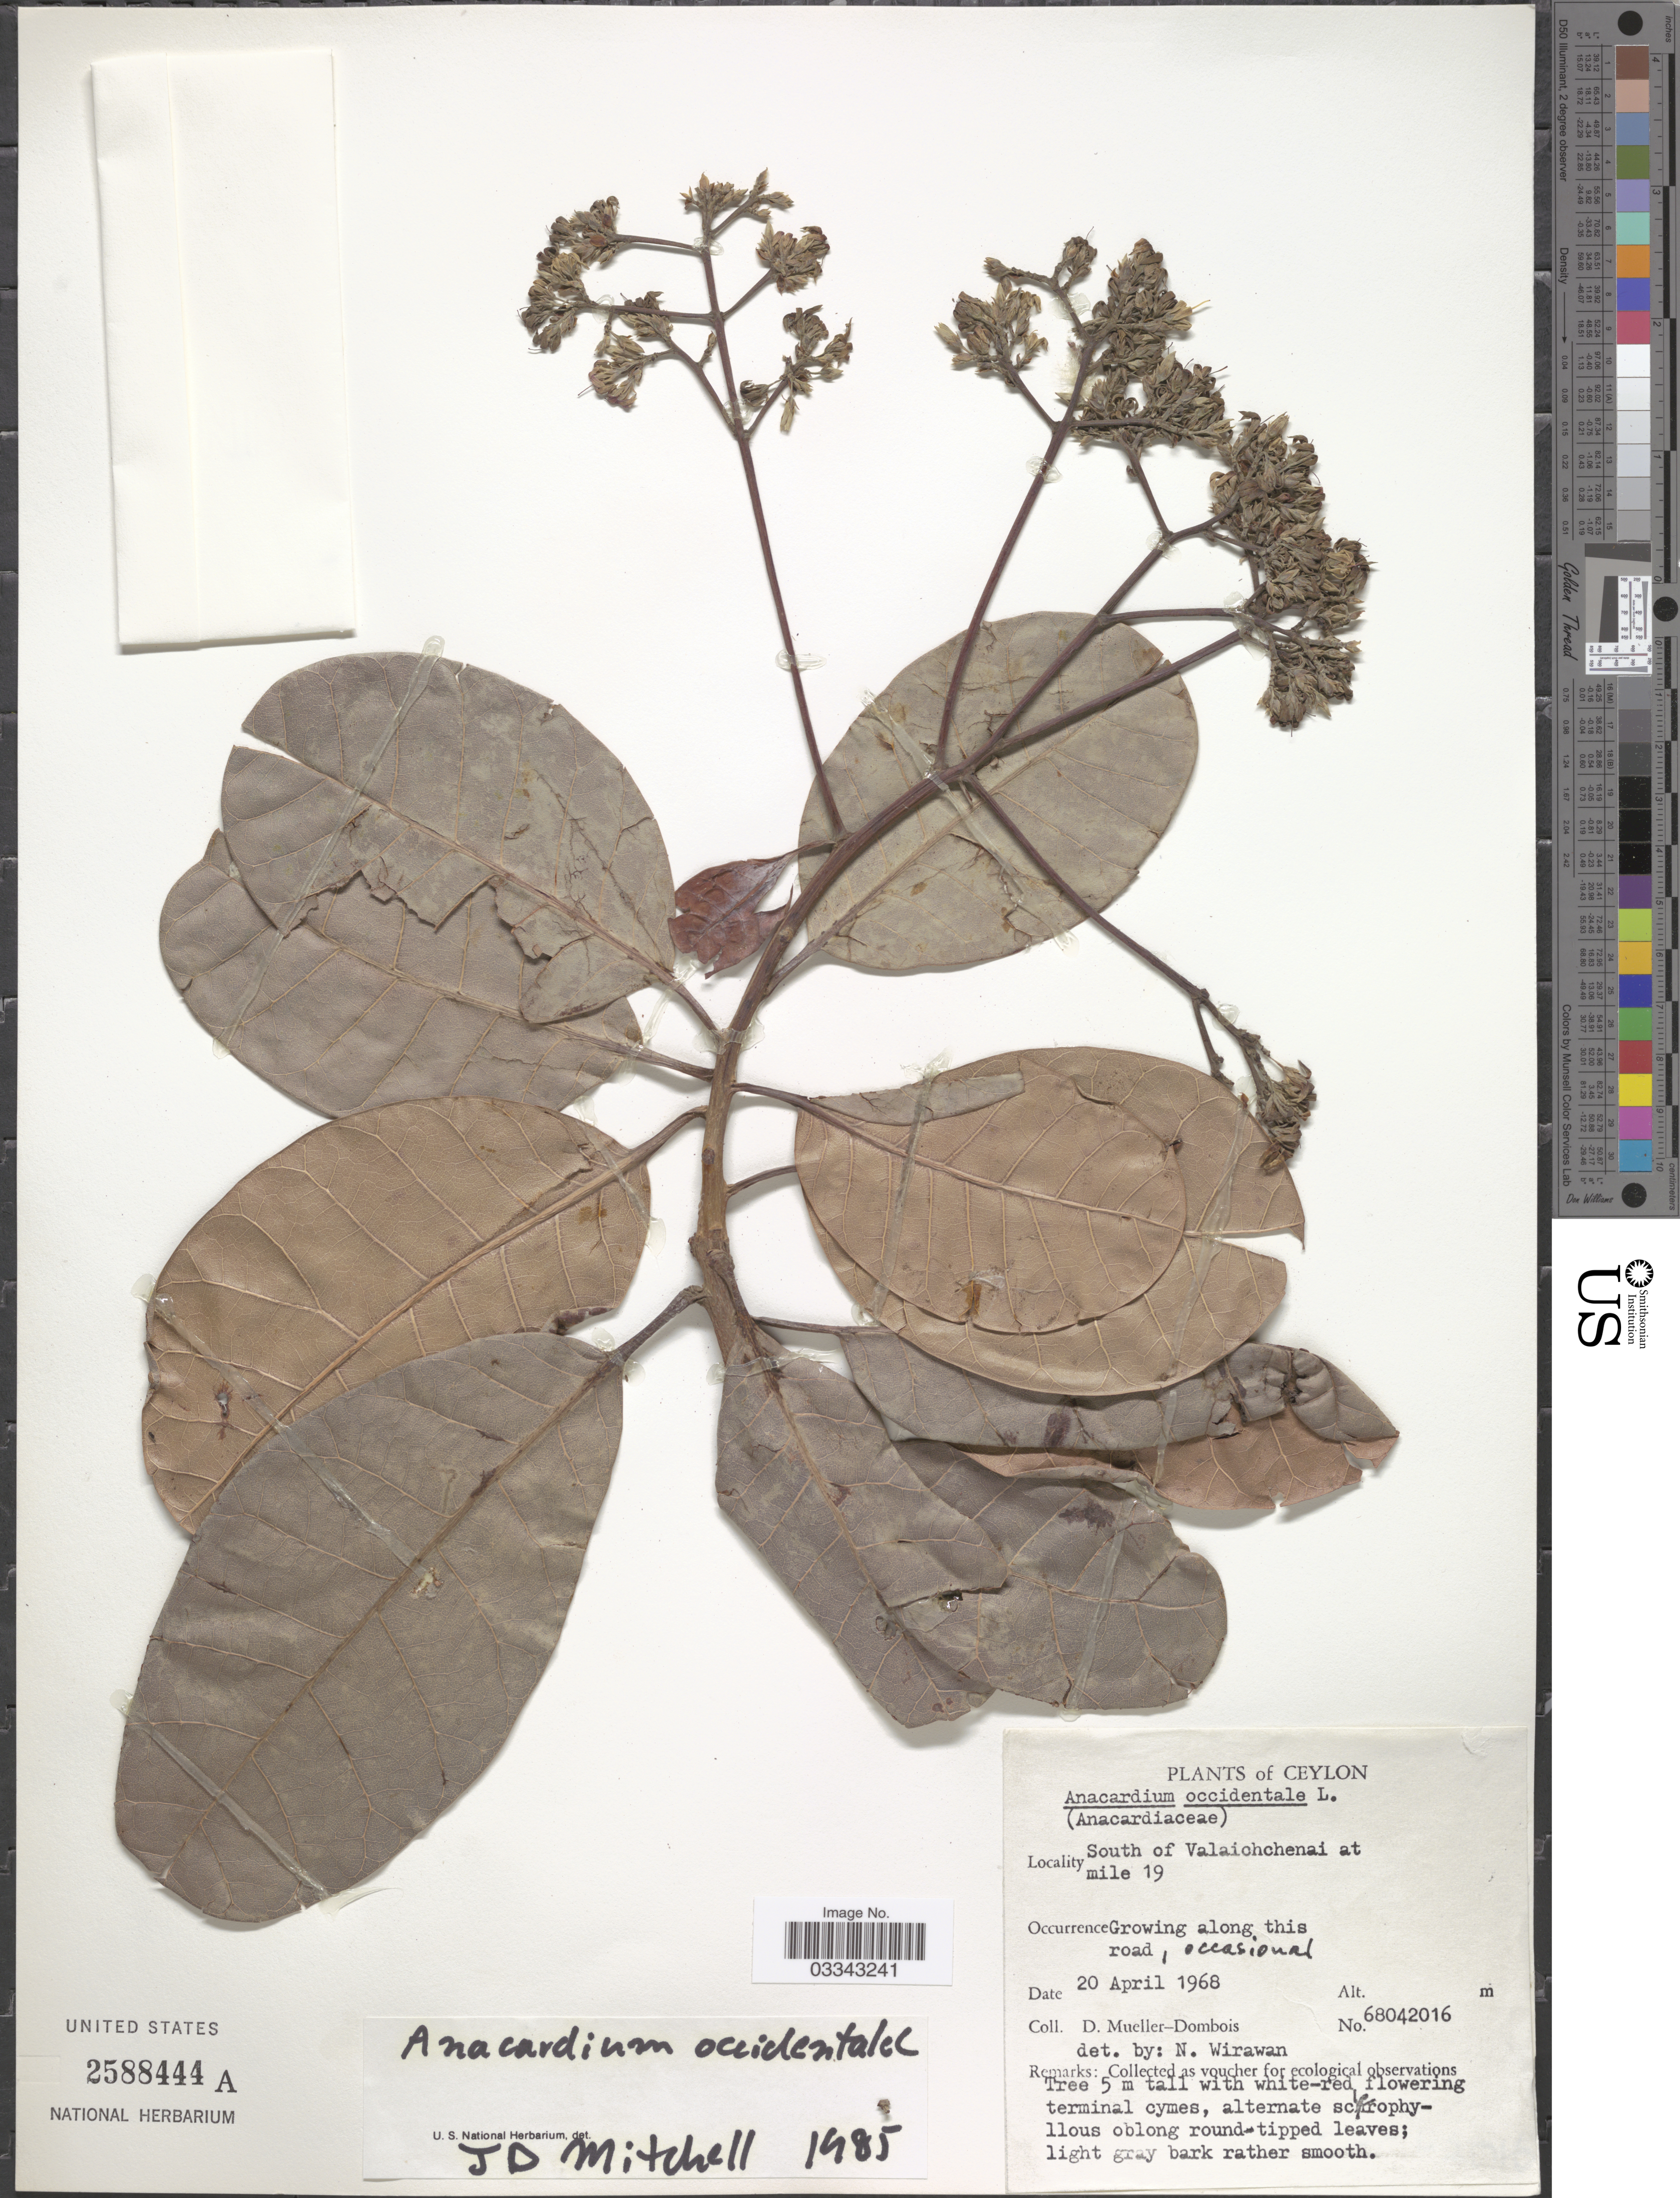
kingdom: Plantae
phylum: Tracheophyta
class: Magnoliopsida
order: Sapindales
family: Anacardiaceae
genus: Anacardium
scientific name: Anacardium occidentale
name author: L.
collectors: D. Mueller-Dombois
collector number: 68042016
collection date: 1968-04-20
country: Sri Lanka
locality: Ceylon. South of Valaichchenai at mile 19.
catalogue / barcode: US 2588444A